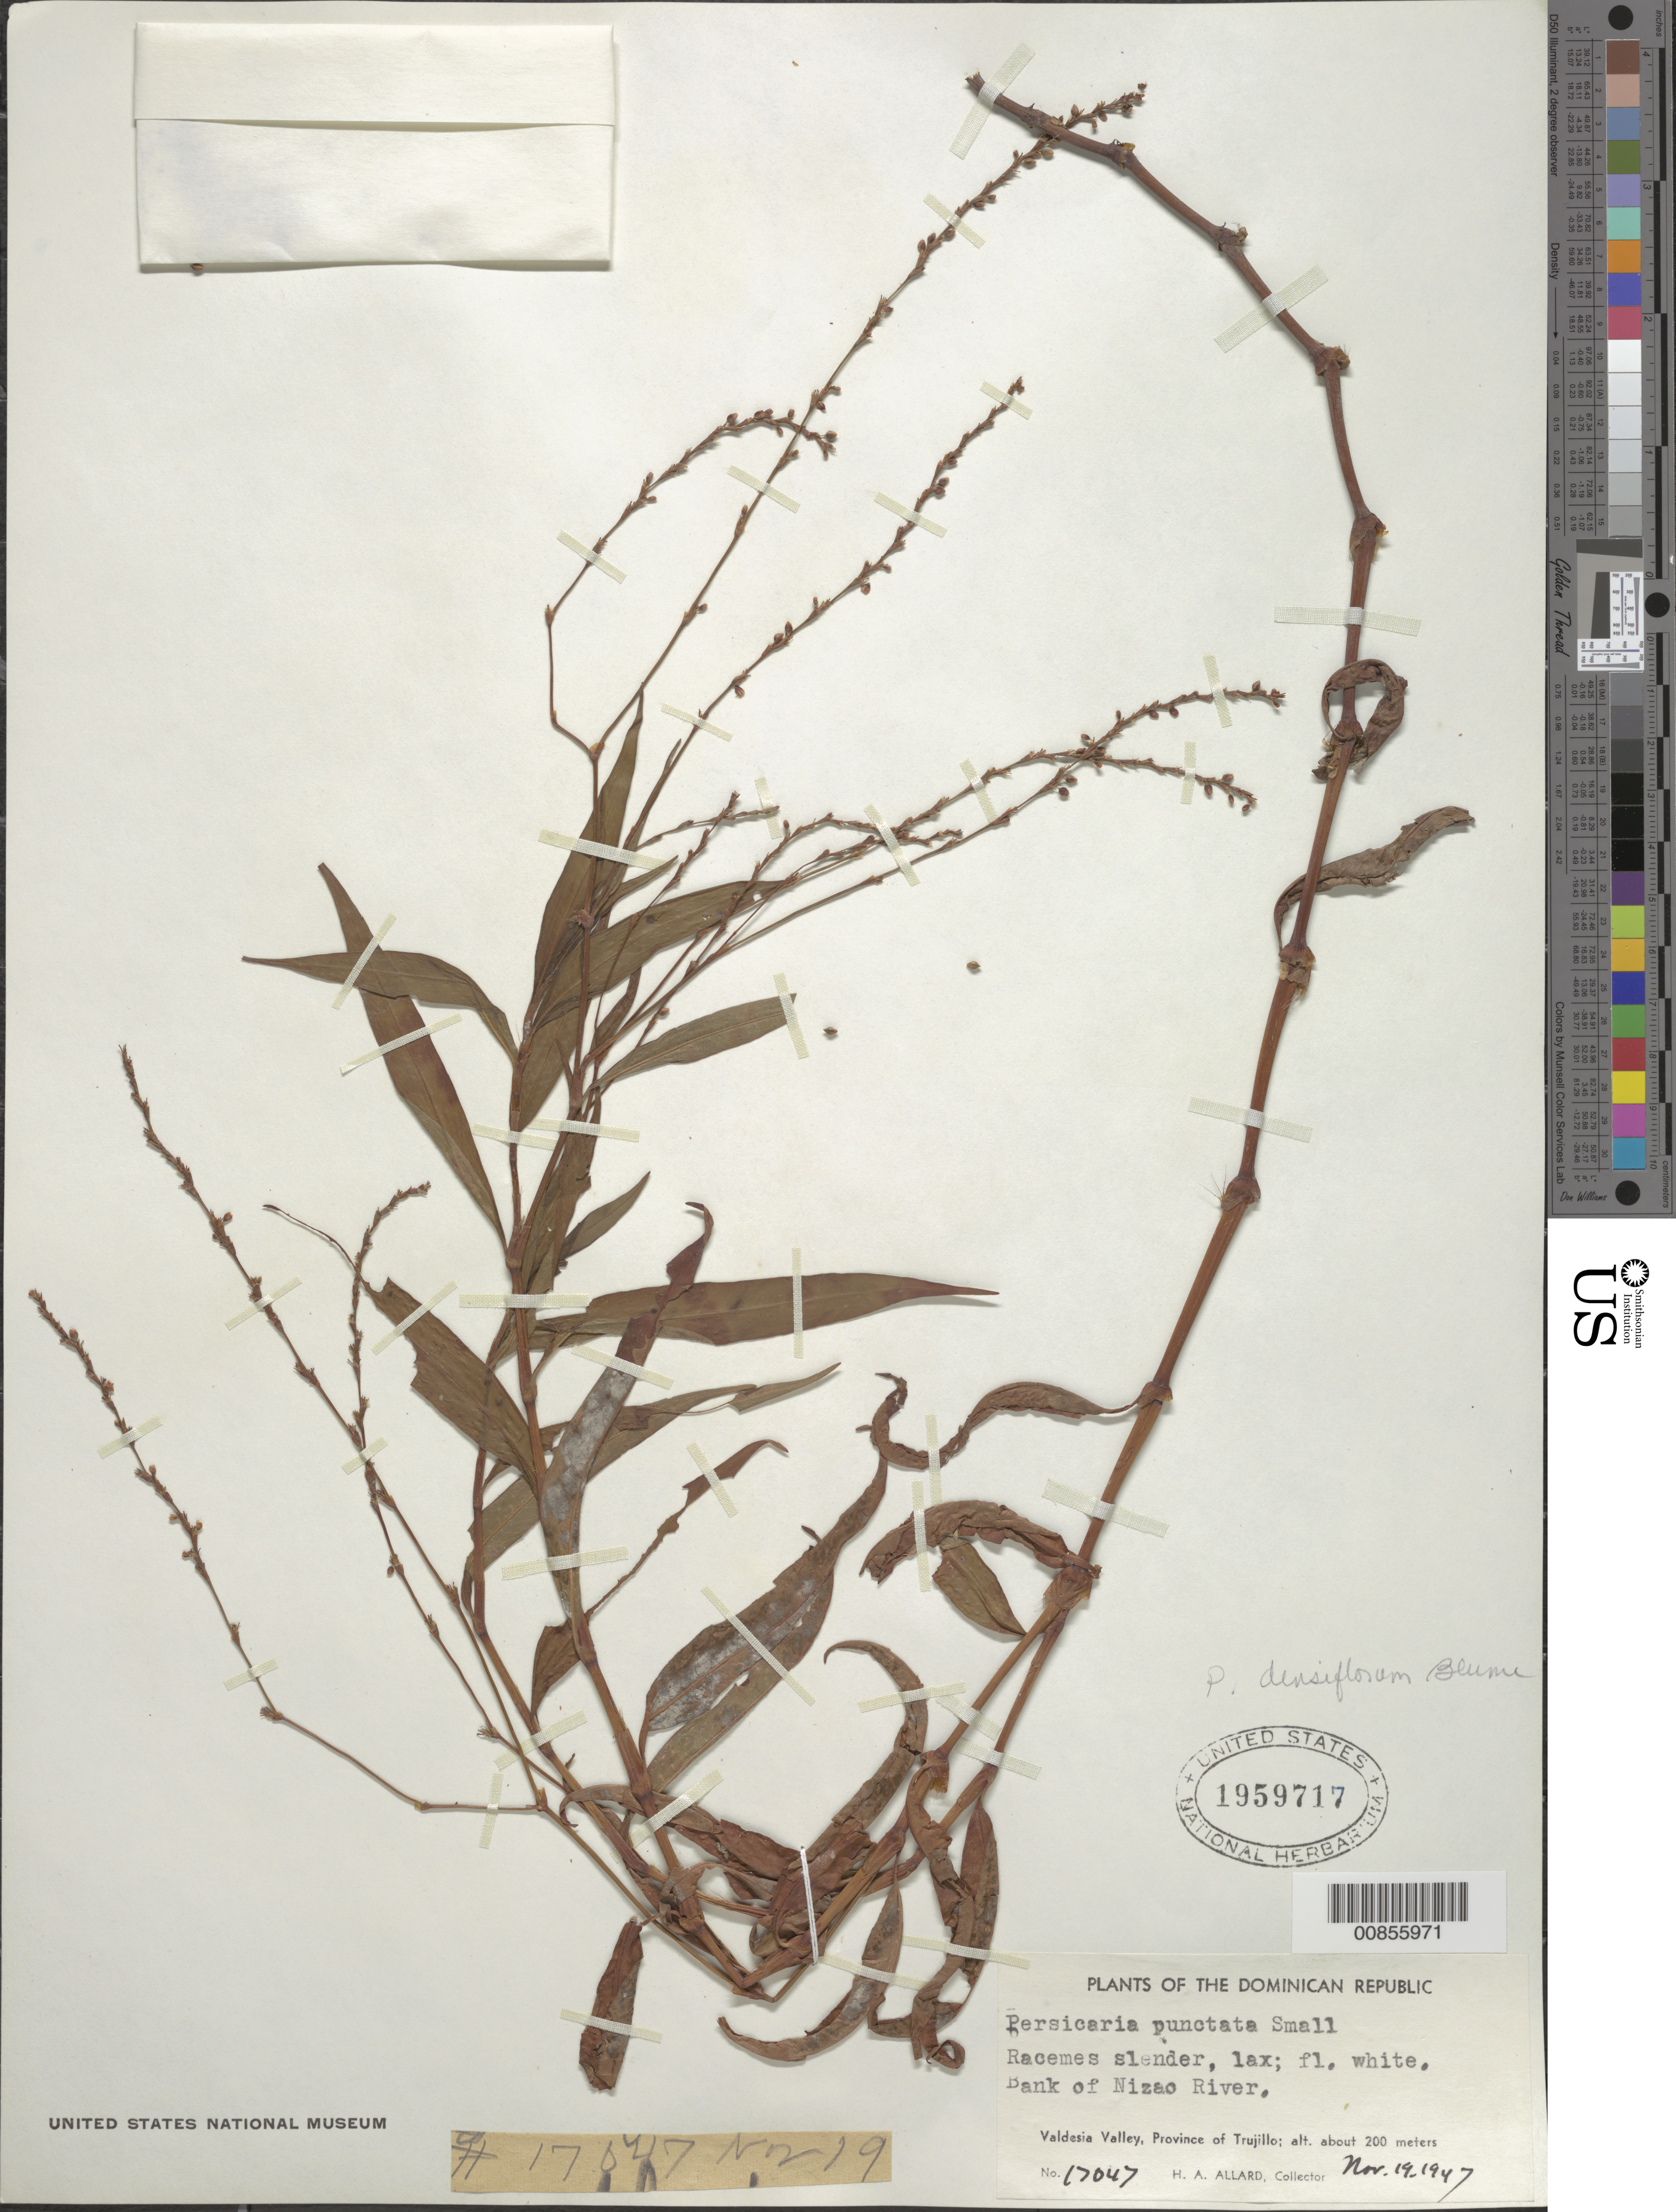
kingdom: Plantae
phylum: Tracheophyta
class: Magnoliopsida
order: Caryophyllales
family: Polygonaceae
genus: Polygonum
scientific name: Polygonum sp.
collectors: H. A. Allard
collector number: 17047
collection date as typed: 19 Nov 1947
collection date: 1947-11-19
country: Dominican Republic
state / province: San Cristóbal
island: Hispaniola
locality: Valdesia Valley, Province of Trujillo (obsolete). Bank of Nizao River.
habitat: Bank of river.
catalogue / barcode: US 1959717